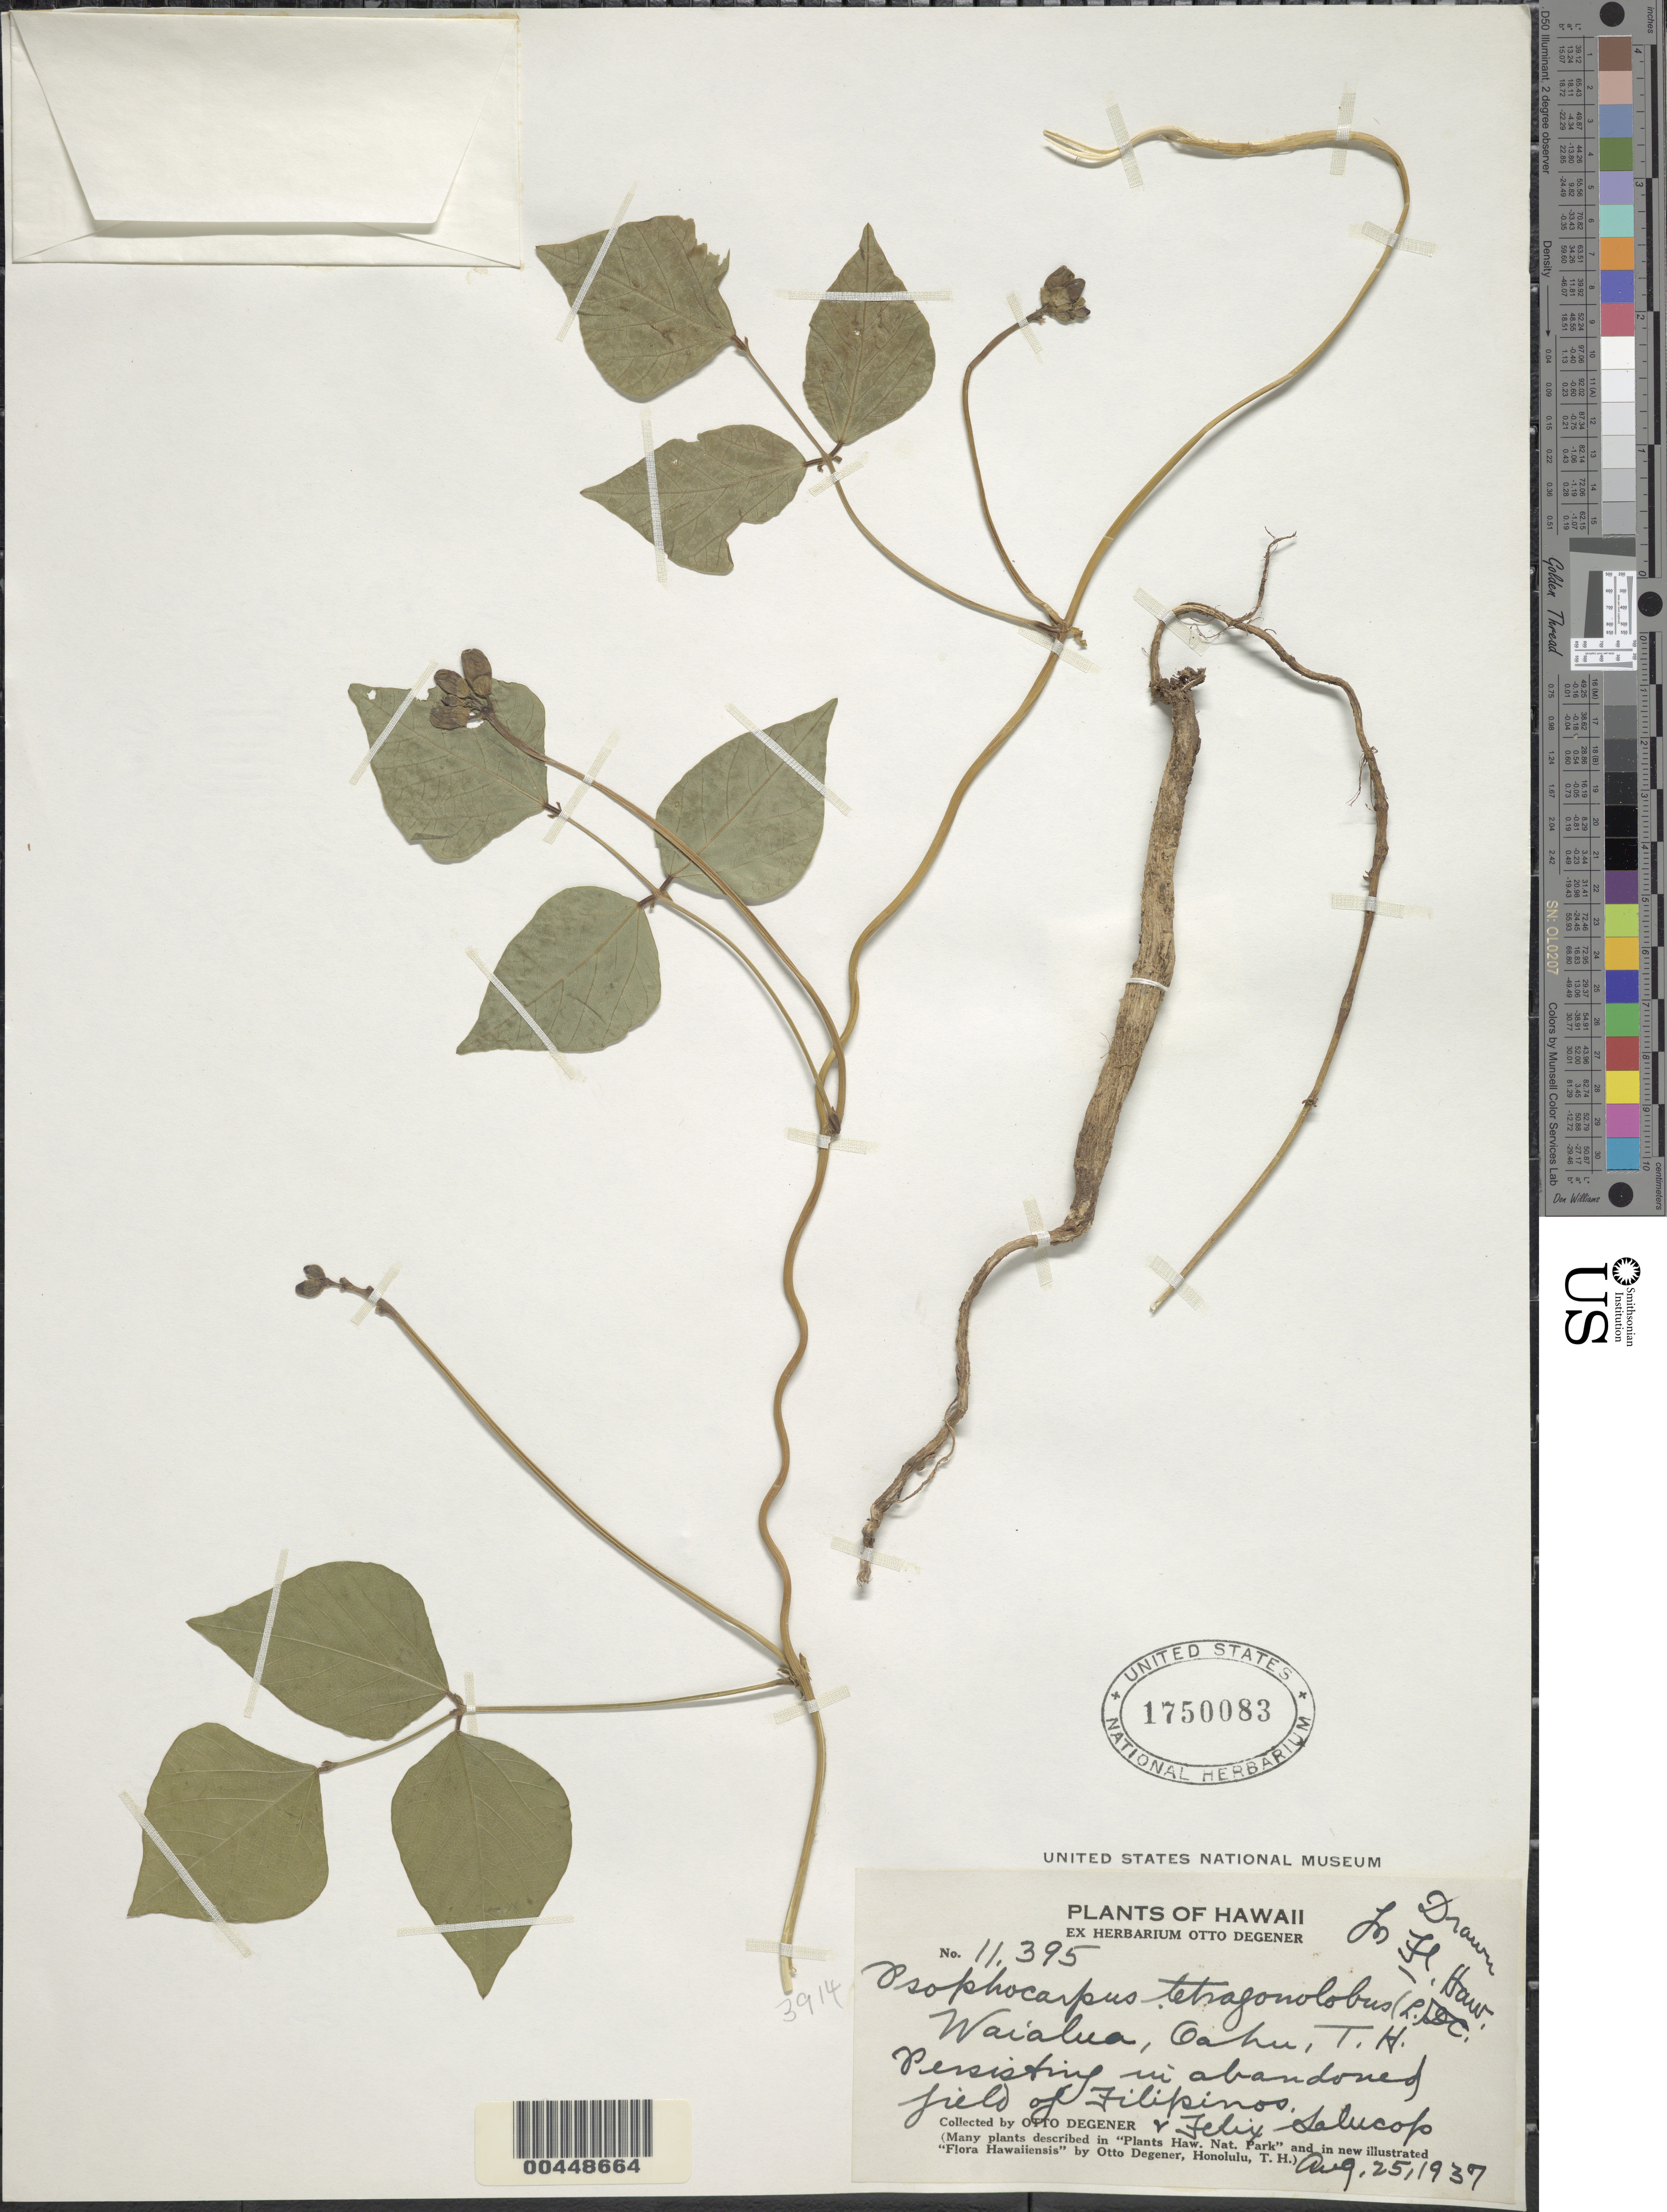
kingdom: Plantae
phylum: Tracheophyta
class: Magnoliopsida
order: Fabales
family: Fabaceae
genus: Psophocarpus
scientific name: Psophocarpus tetragonolobus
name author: (L.) DC.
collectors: O. Degener & F. Salucop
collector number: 11395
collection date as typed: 25 Aug 1937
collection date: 1937-08-25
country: United States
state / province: Hawaii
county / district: Kauai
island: Kaua'i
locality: Waialua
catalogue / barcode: US 1750083